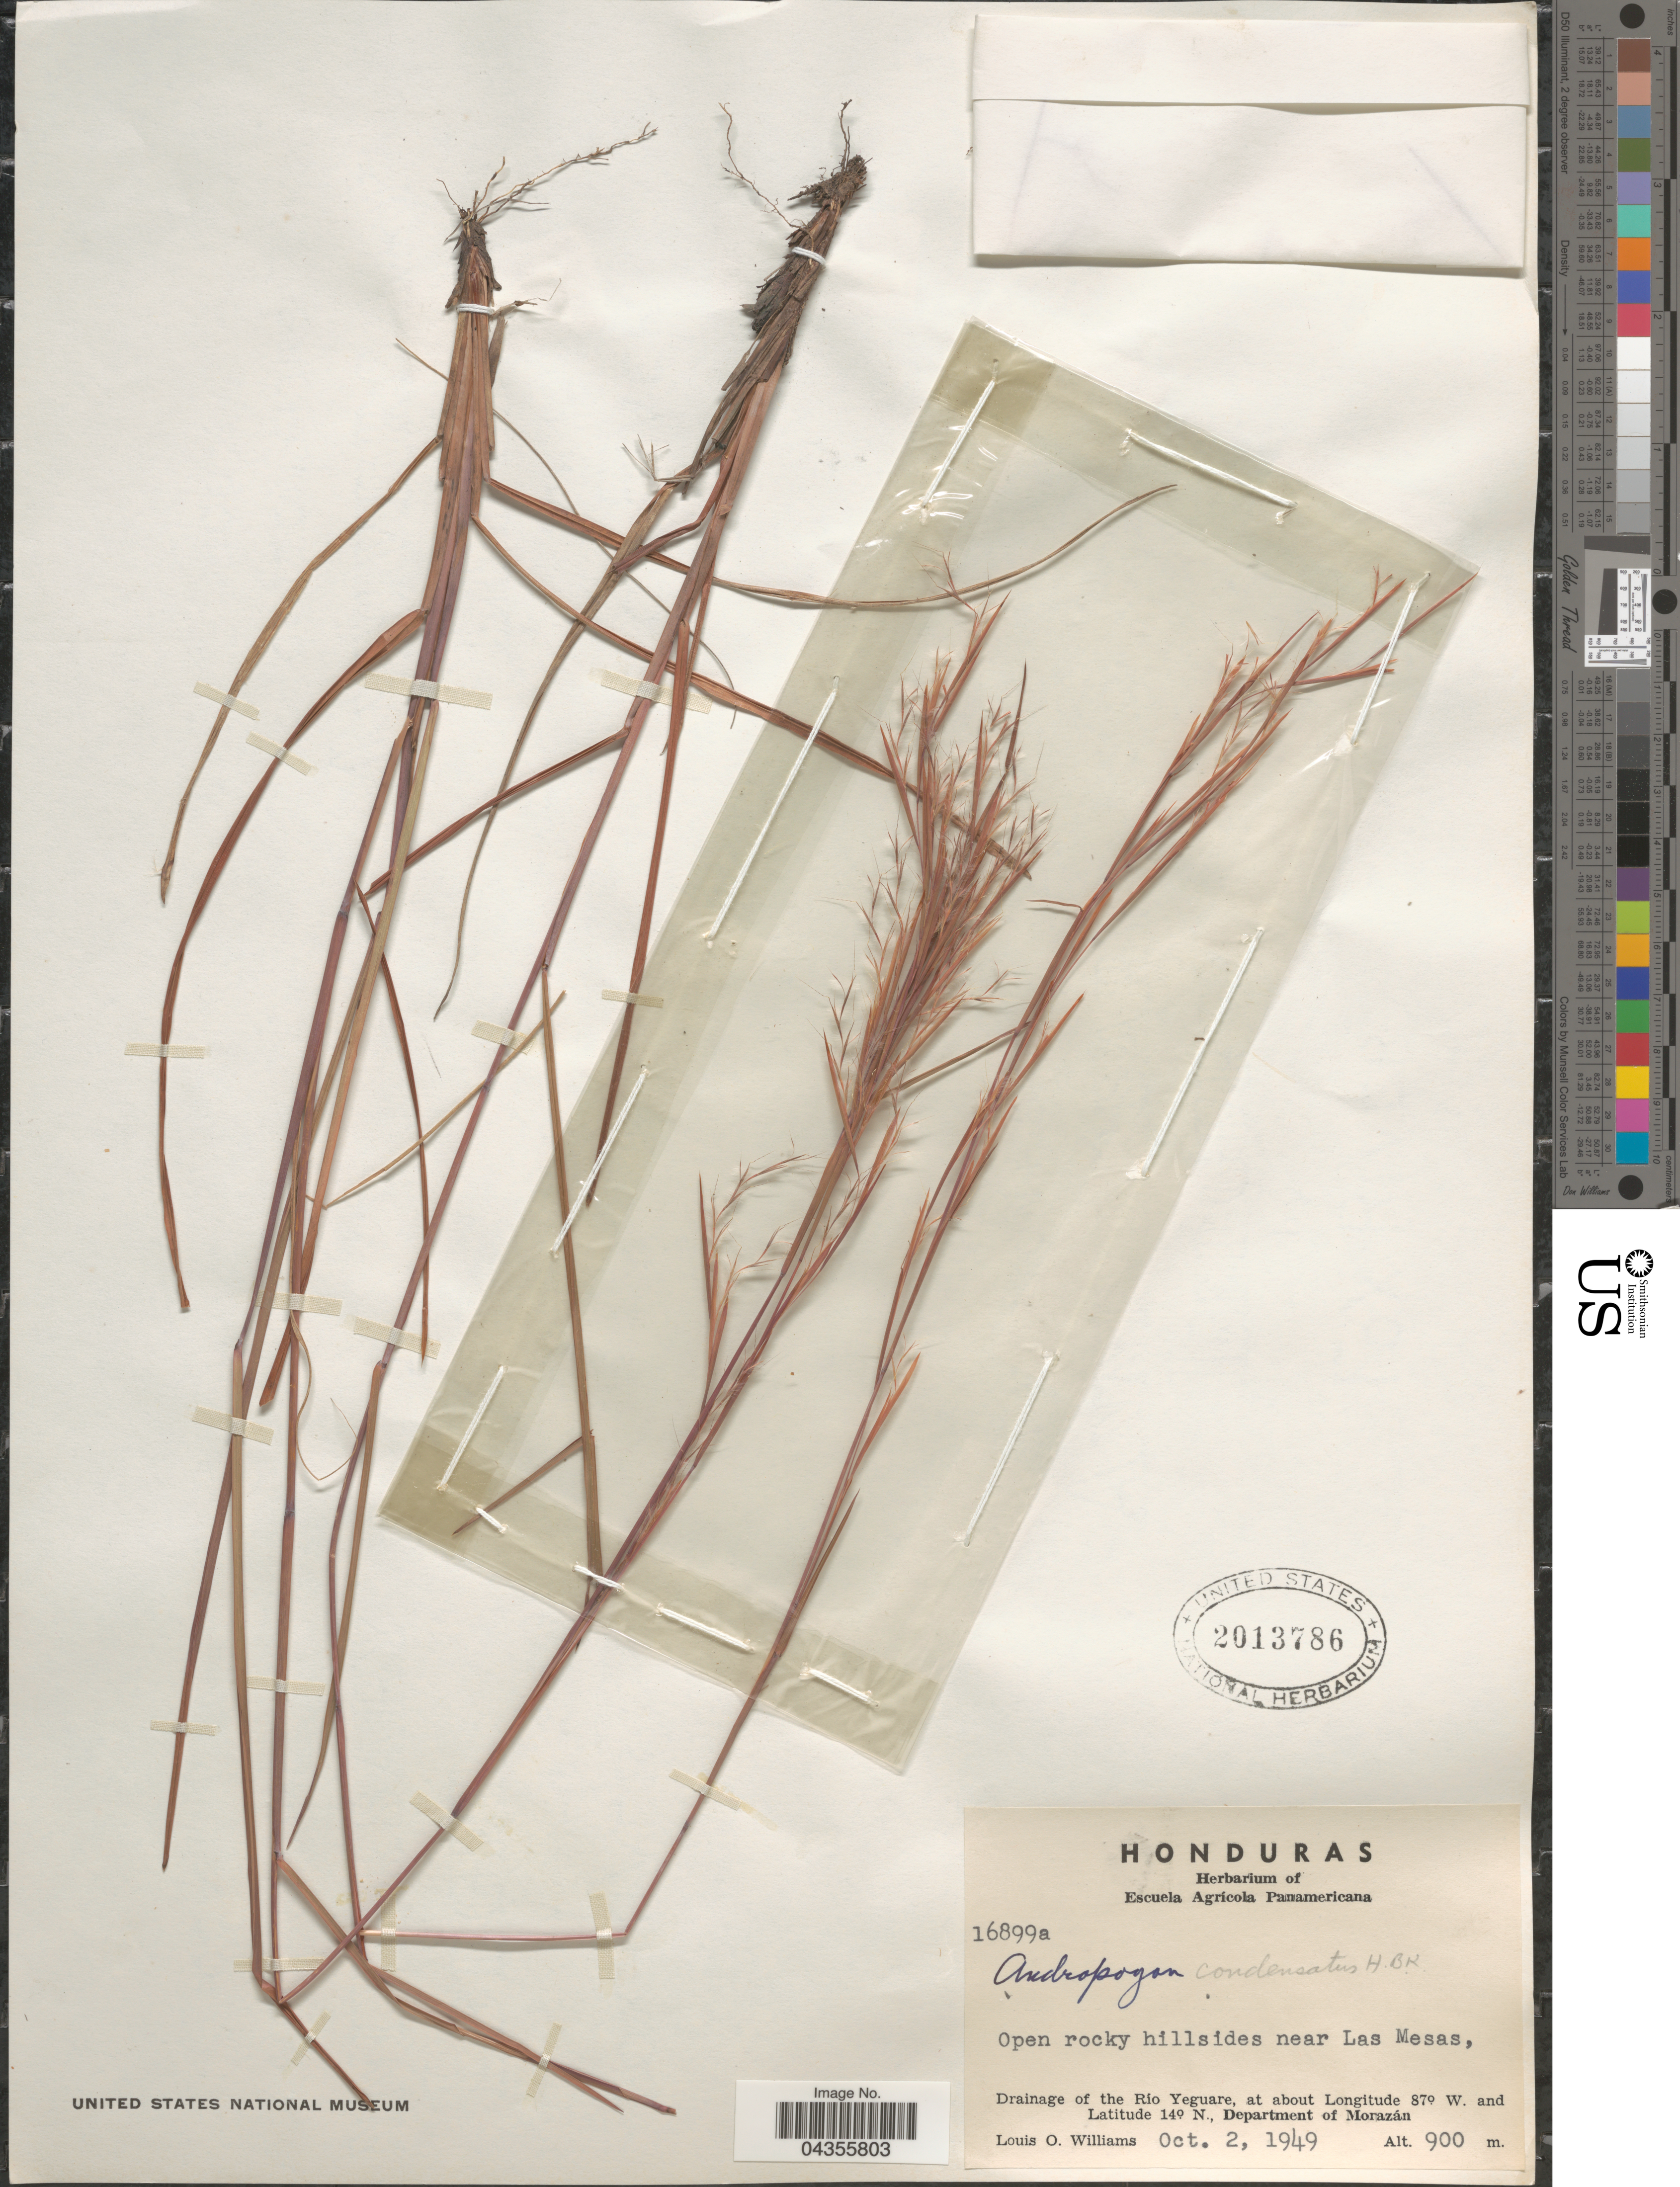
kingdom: Plantae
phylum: Tracheophyta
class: Liliopsida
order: Poales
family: Poaceae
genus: Schizachyrium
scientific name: Schizachyrium condensatum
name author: (Kunth) Nees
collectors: L. O. Williams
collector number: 16899a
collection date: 1949-10-02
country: Honduras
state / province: Fco. Morazán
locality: Open rocky hillsides near Las Mesas, Drainage of the Río Yeguare, Department of Morazán.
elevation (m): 900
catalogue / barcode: US 2013786